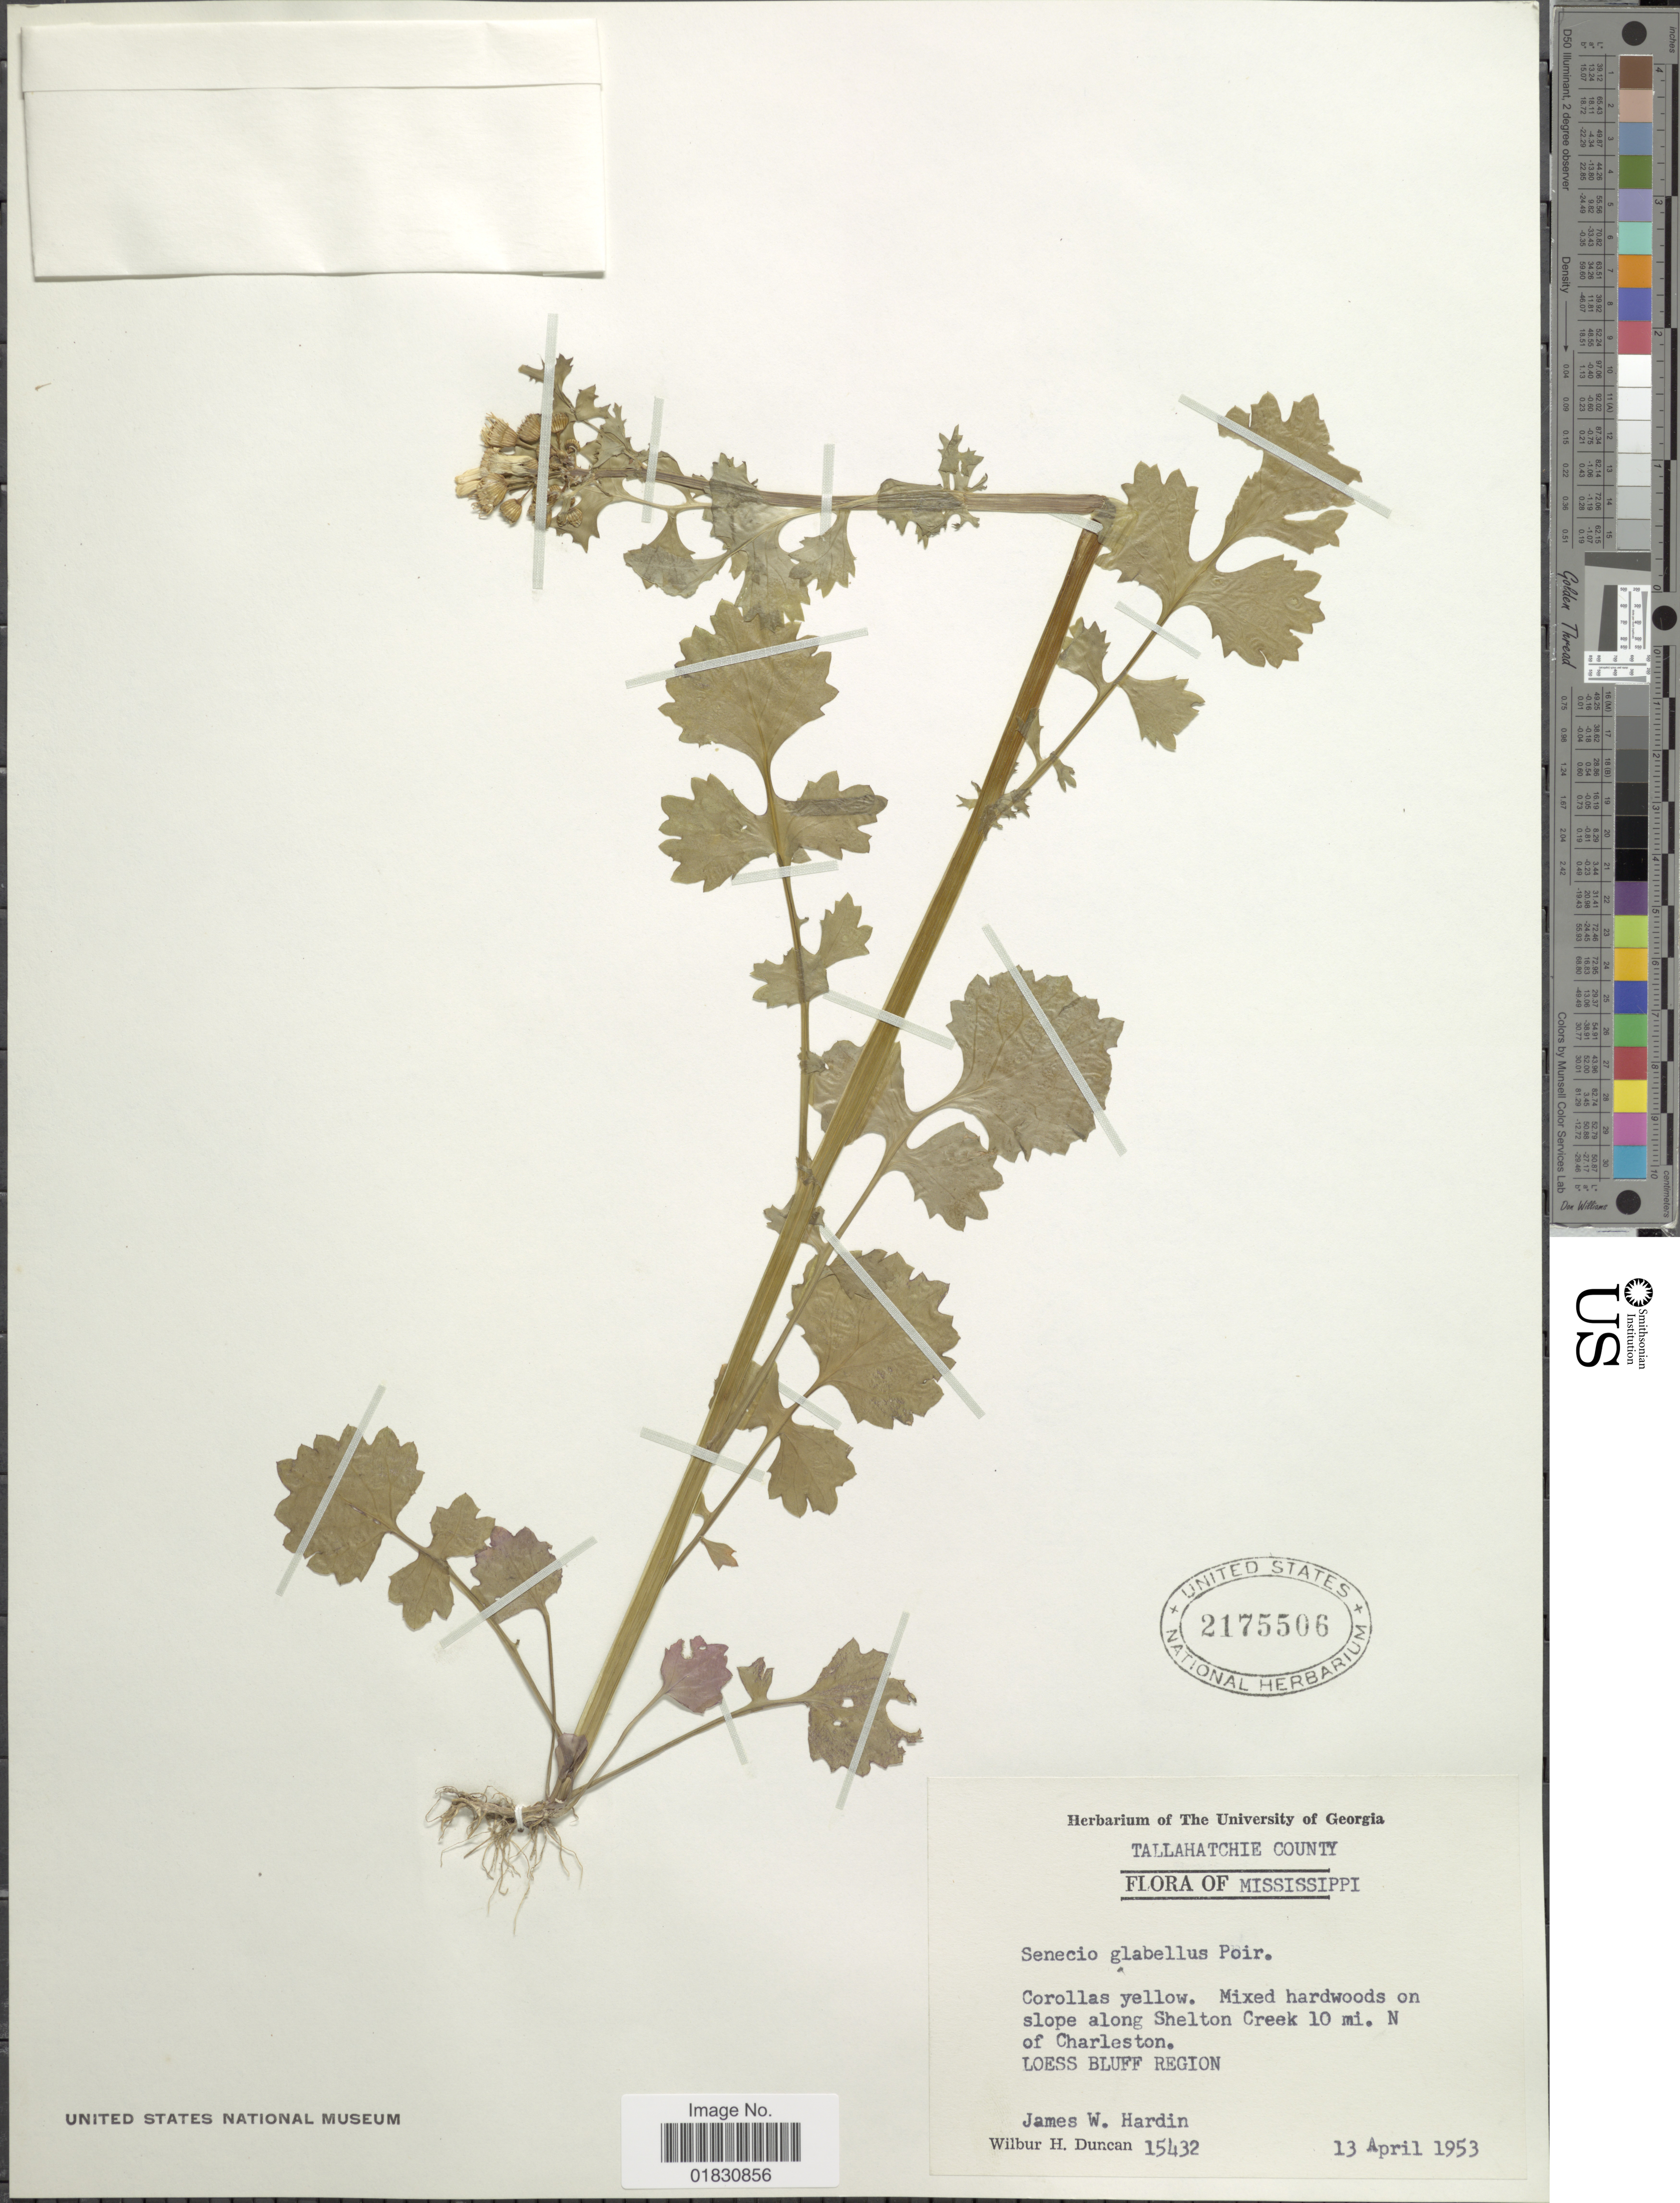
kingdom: Plantae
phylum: Tracheophyta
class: Magnoliopsida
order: Asterales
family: Asteraceae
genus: Packera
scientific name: Packera glabella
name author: (Poir.) C. Jeffrey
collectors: W. H. Duncan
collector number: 15432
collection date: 1953-04-13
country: United States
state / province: Mississippi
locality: Tallahatchie County, Mixed hardwoods on slope along Shelton Creek 10 mi. N of Charleston, Loess Bluff Region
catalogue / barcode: US 2175506